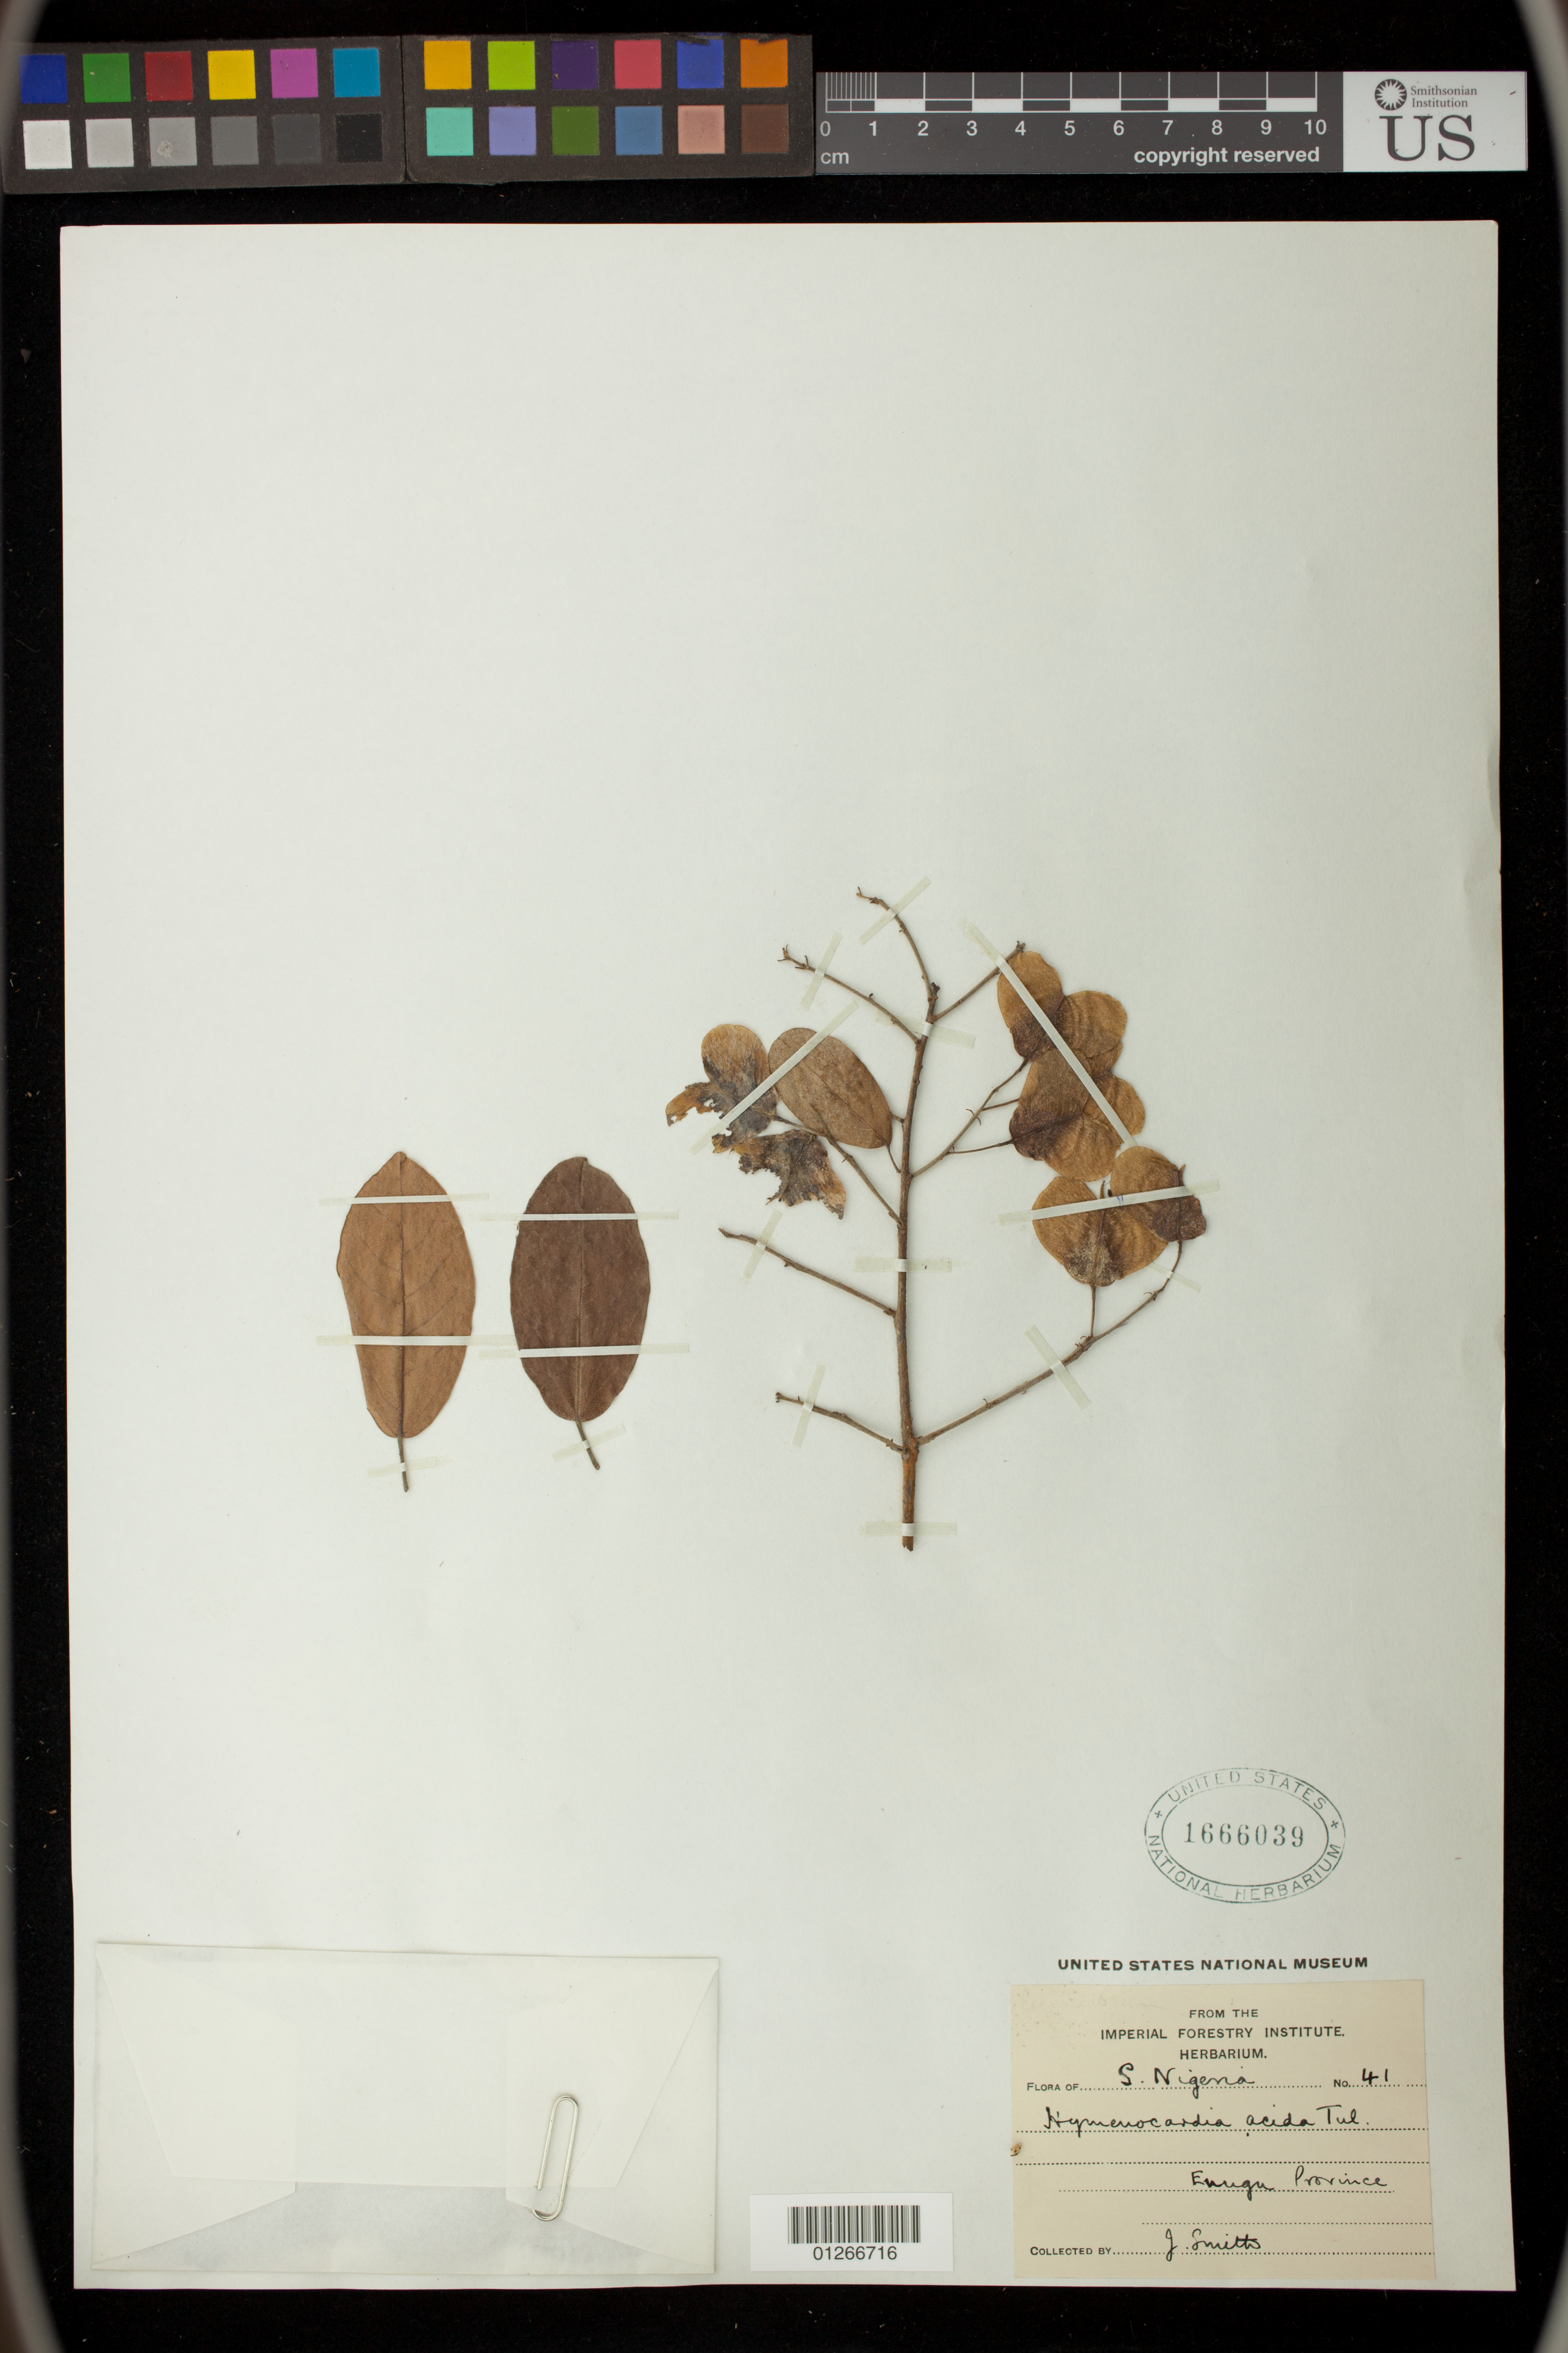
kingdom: Plantae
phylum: Tracheophyta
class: Magnoliopsida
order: Malpighiales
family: Phyllanthaceae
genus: Hymenocardia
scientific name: Hymenocardia acida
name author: Tul.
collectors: J. Smith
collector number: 41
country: Nigeria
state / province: Enugu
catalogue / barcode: US 1666039